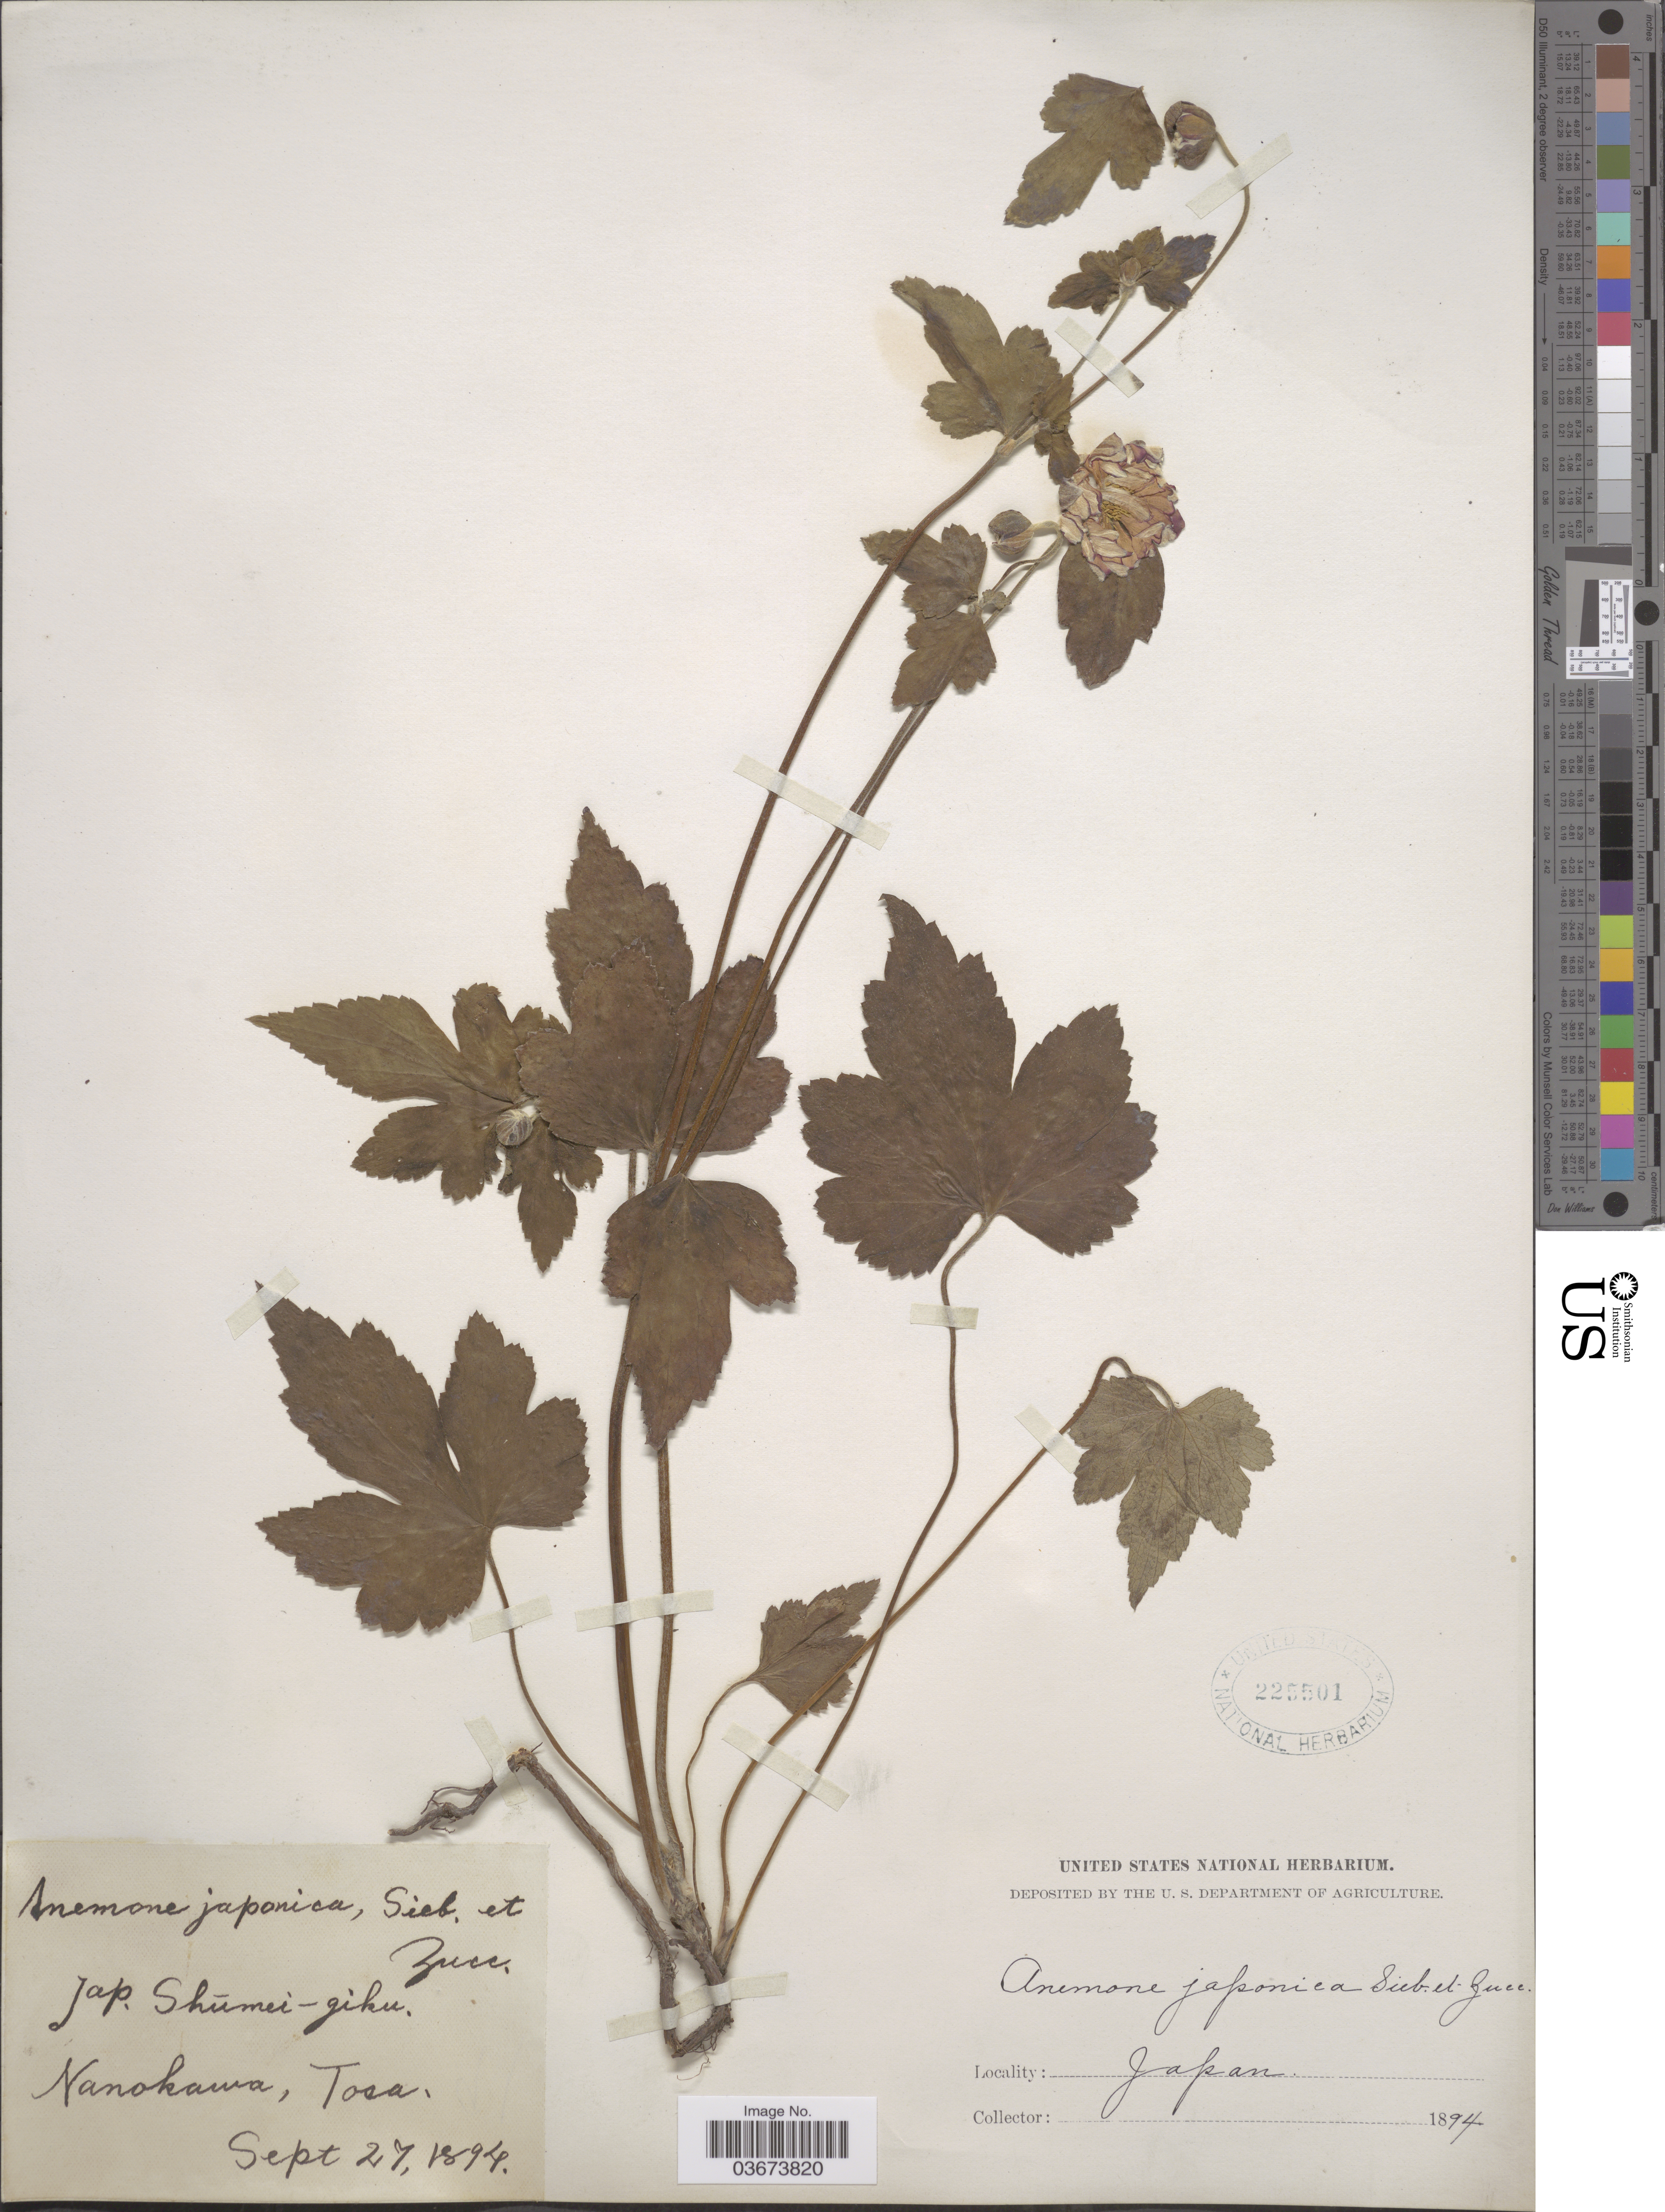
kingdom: Plantae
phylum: Tracheophyta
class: Magnoliopsida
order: Ranunculales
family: Ranunculaceae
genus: Anemone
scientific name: Anemone japonica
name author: Houtt.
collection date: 1894-09-27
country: Japan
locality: Nanokawa, Tosa.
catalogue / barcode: US 225501